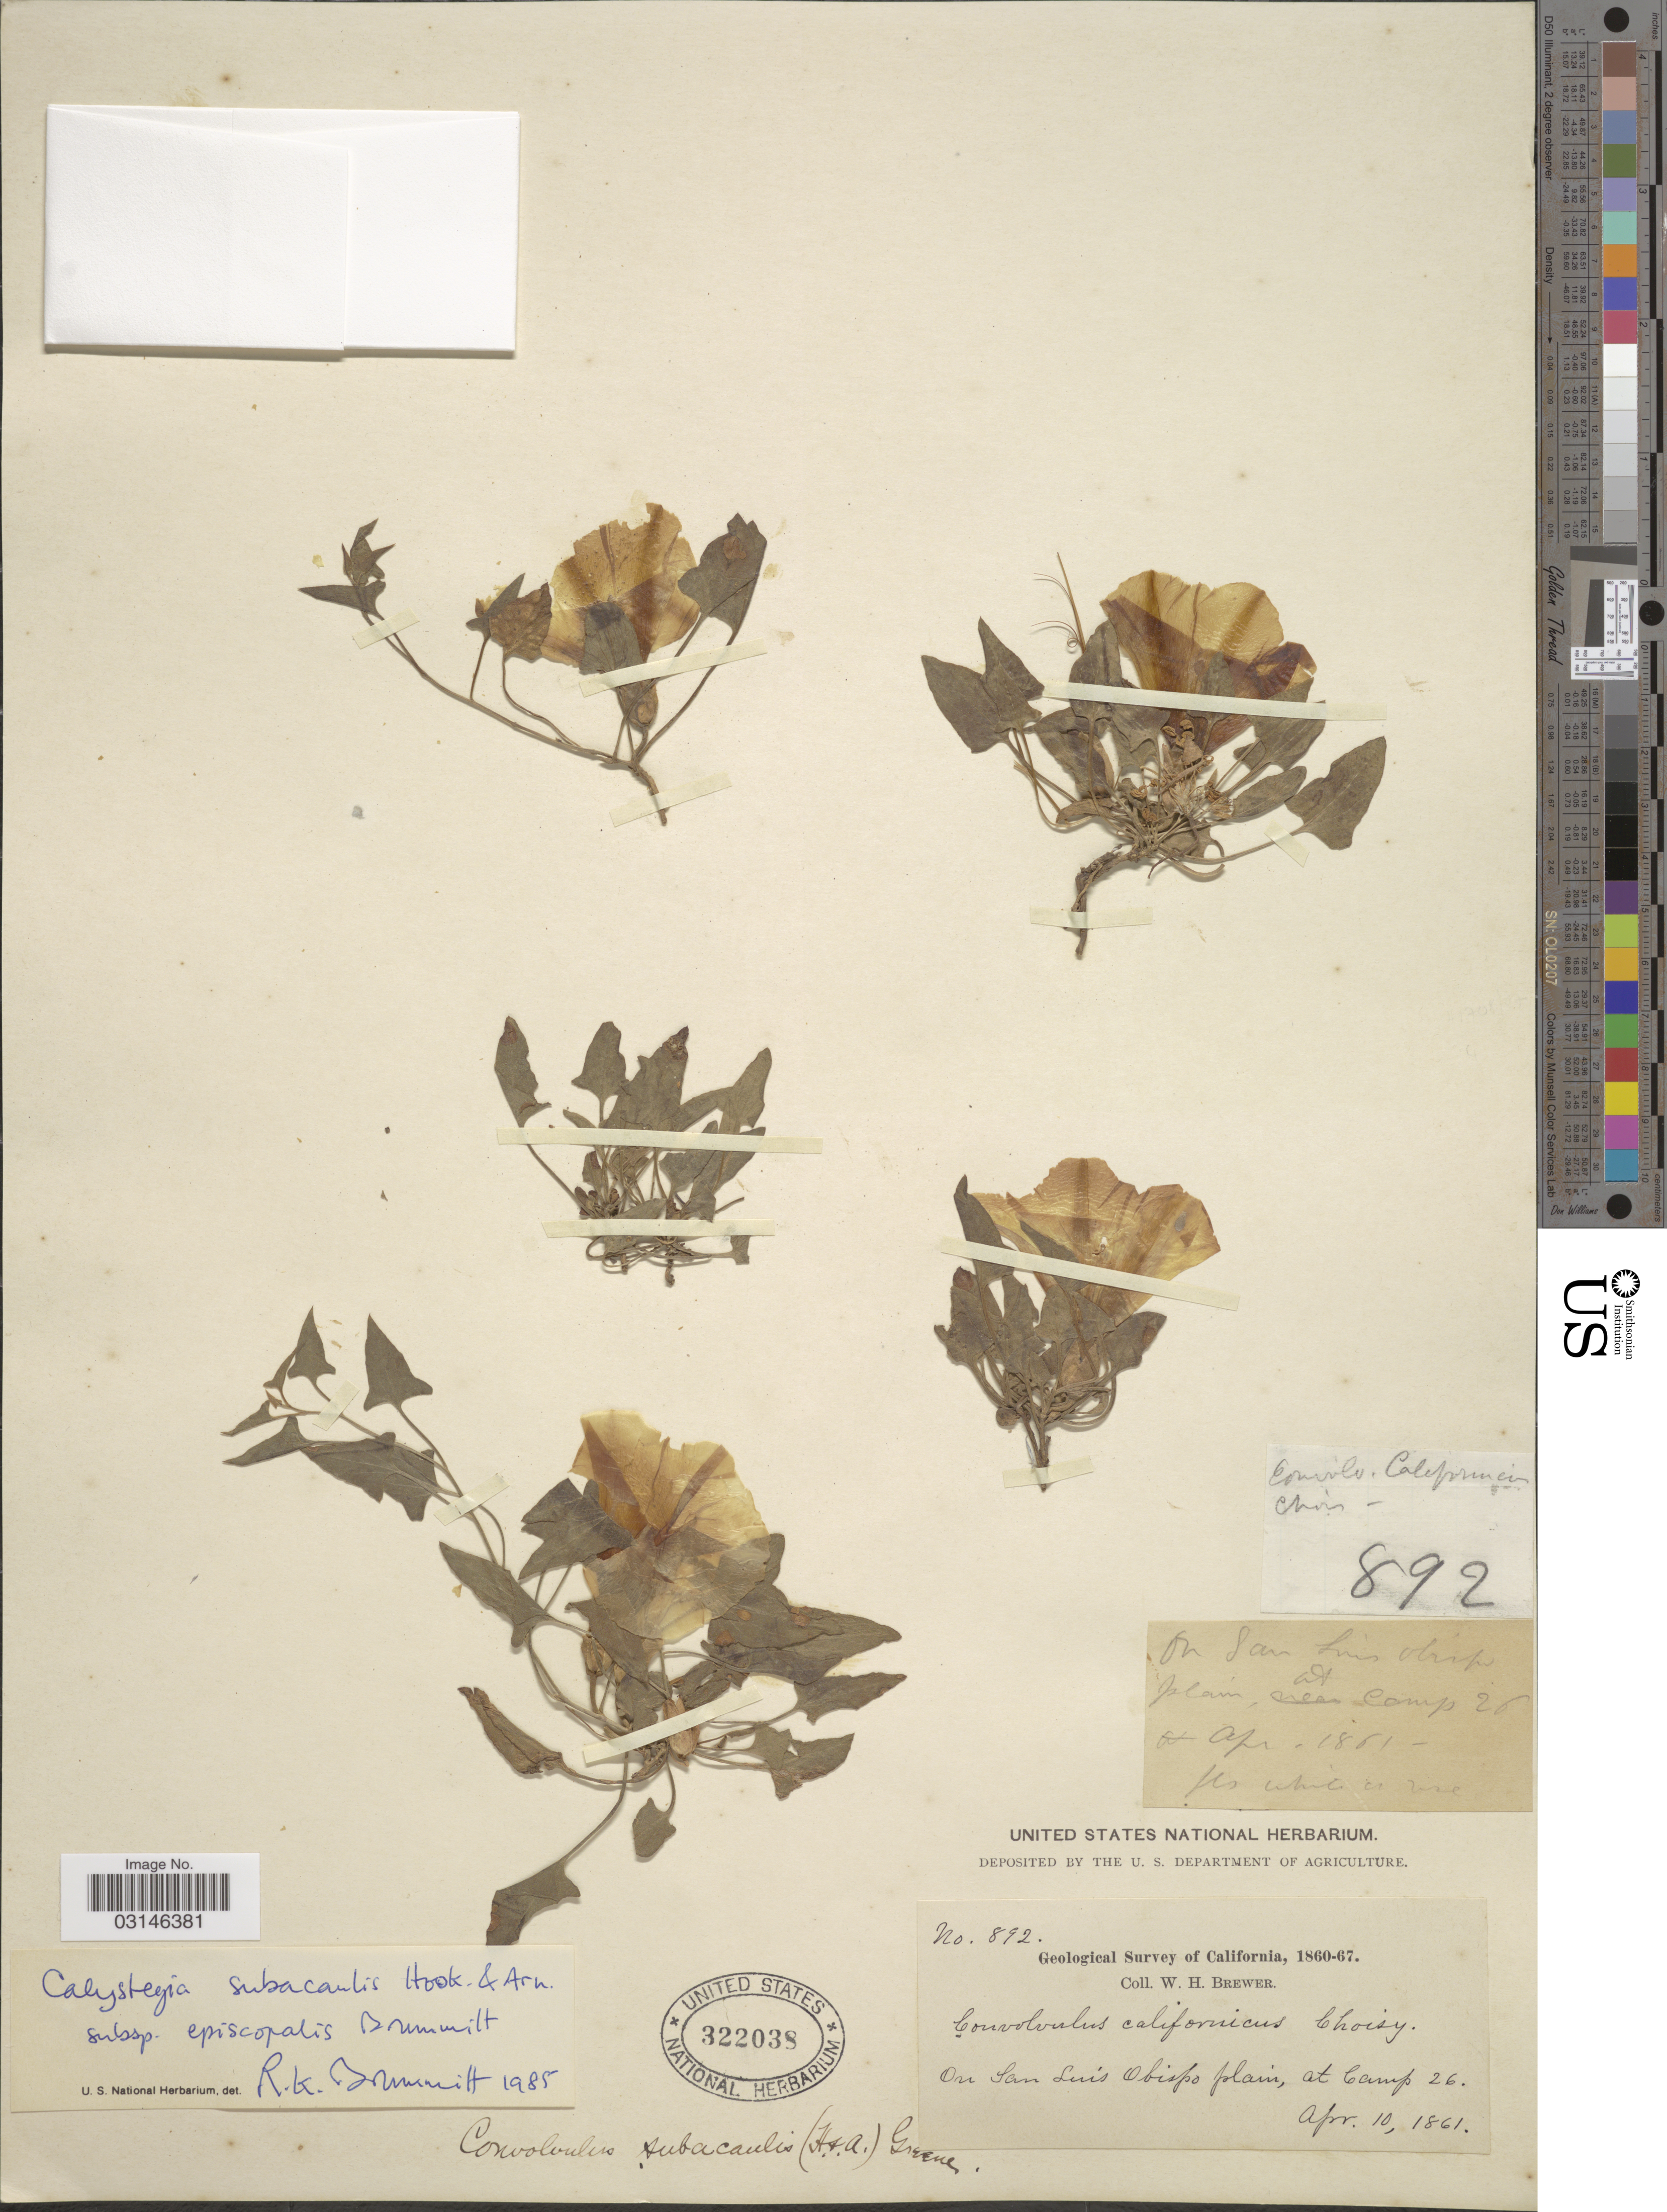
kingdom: Plantae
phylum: Tracheophyta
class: Magnoliopsida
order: Solanales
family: Convolvulaceae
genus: Calystegia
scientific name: Calystegia subacaulis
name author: Hook. & Arn.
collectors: W. H. Brewer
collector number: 892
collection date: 1861-04-10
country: United States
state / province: California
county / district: San Luis Obispo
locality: On San Luis Obispo plain, at Camp 26.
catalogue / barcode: US 322038